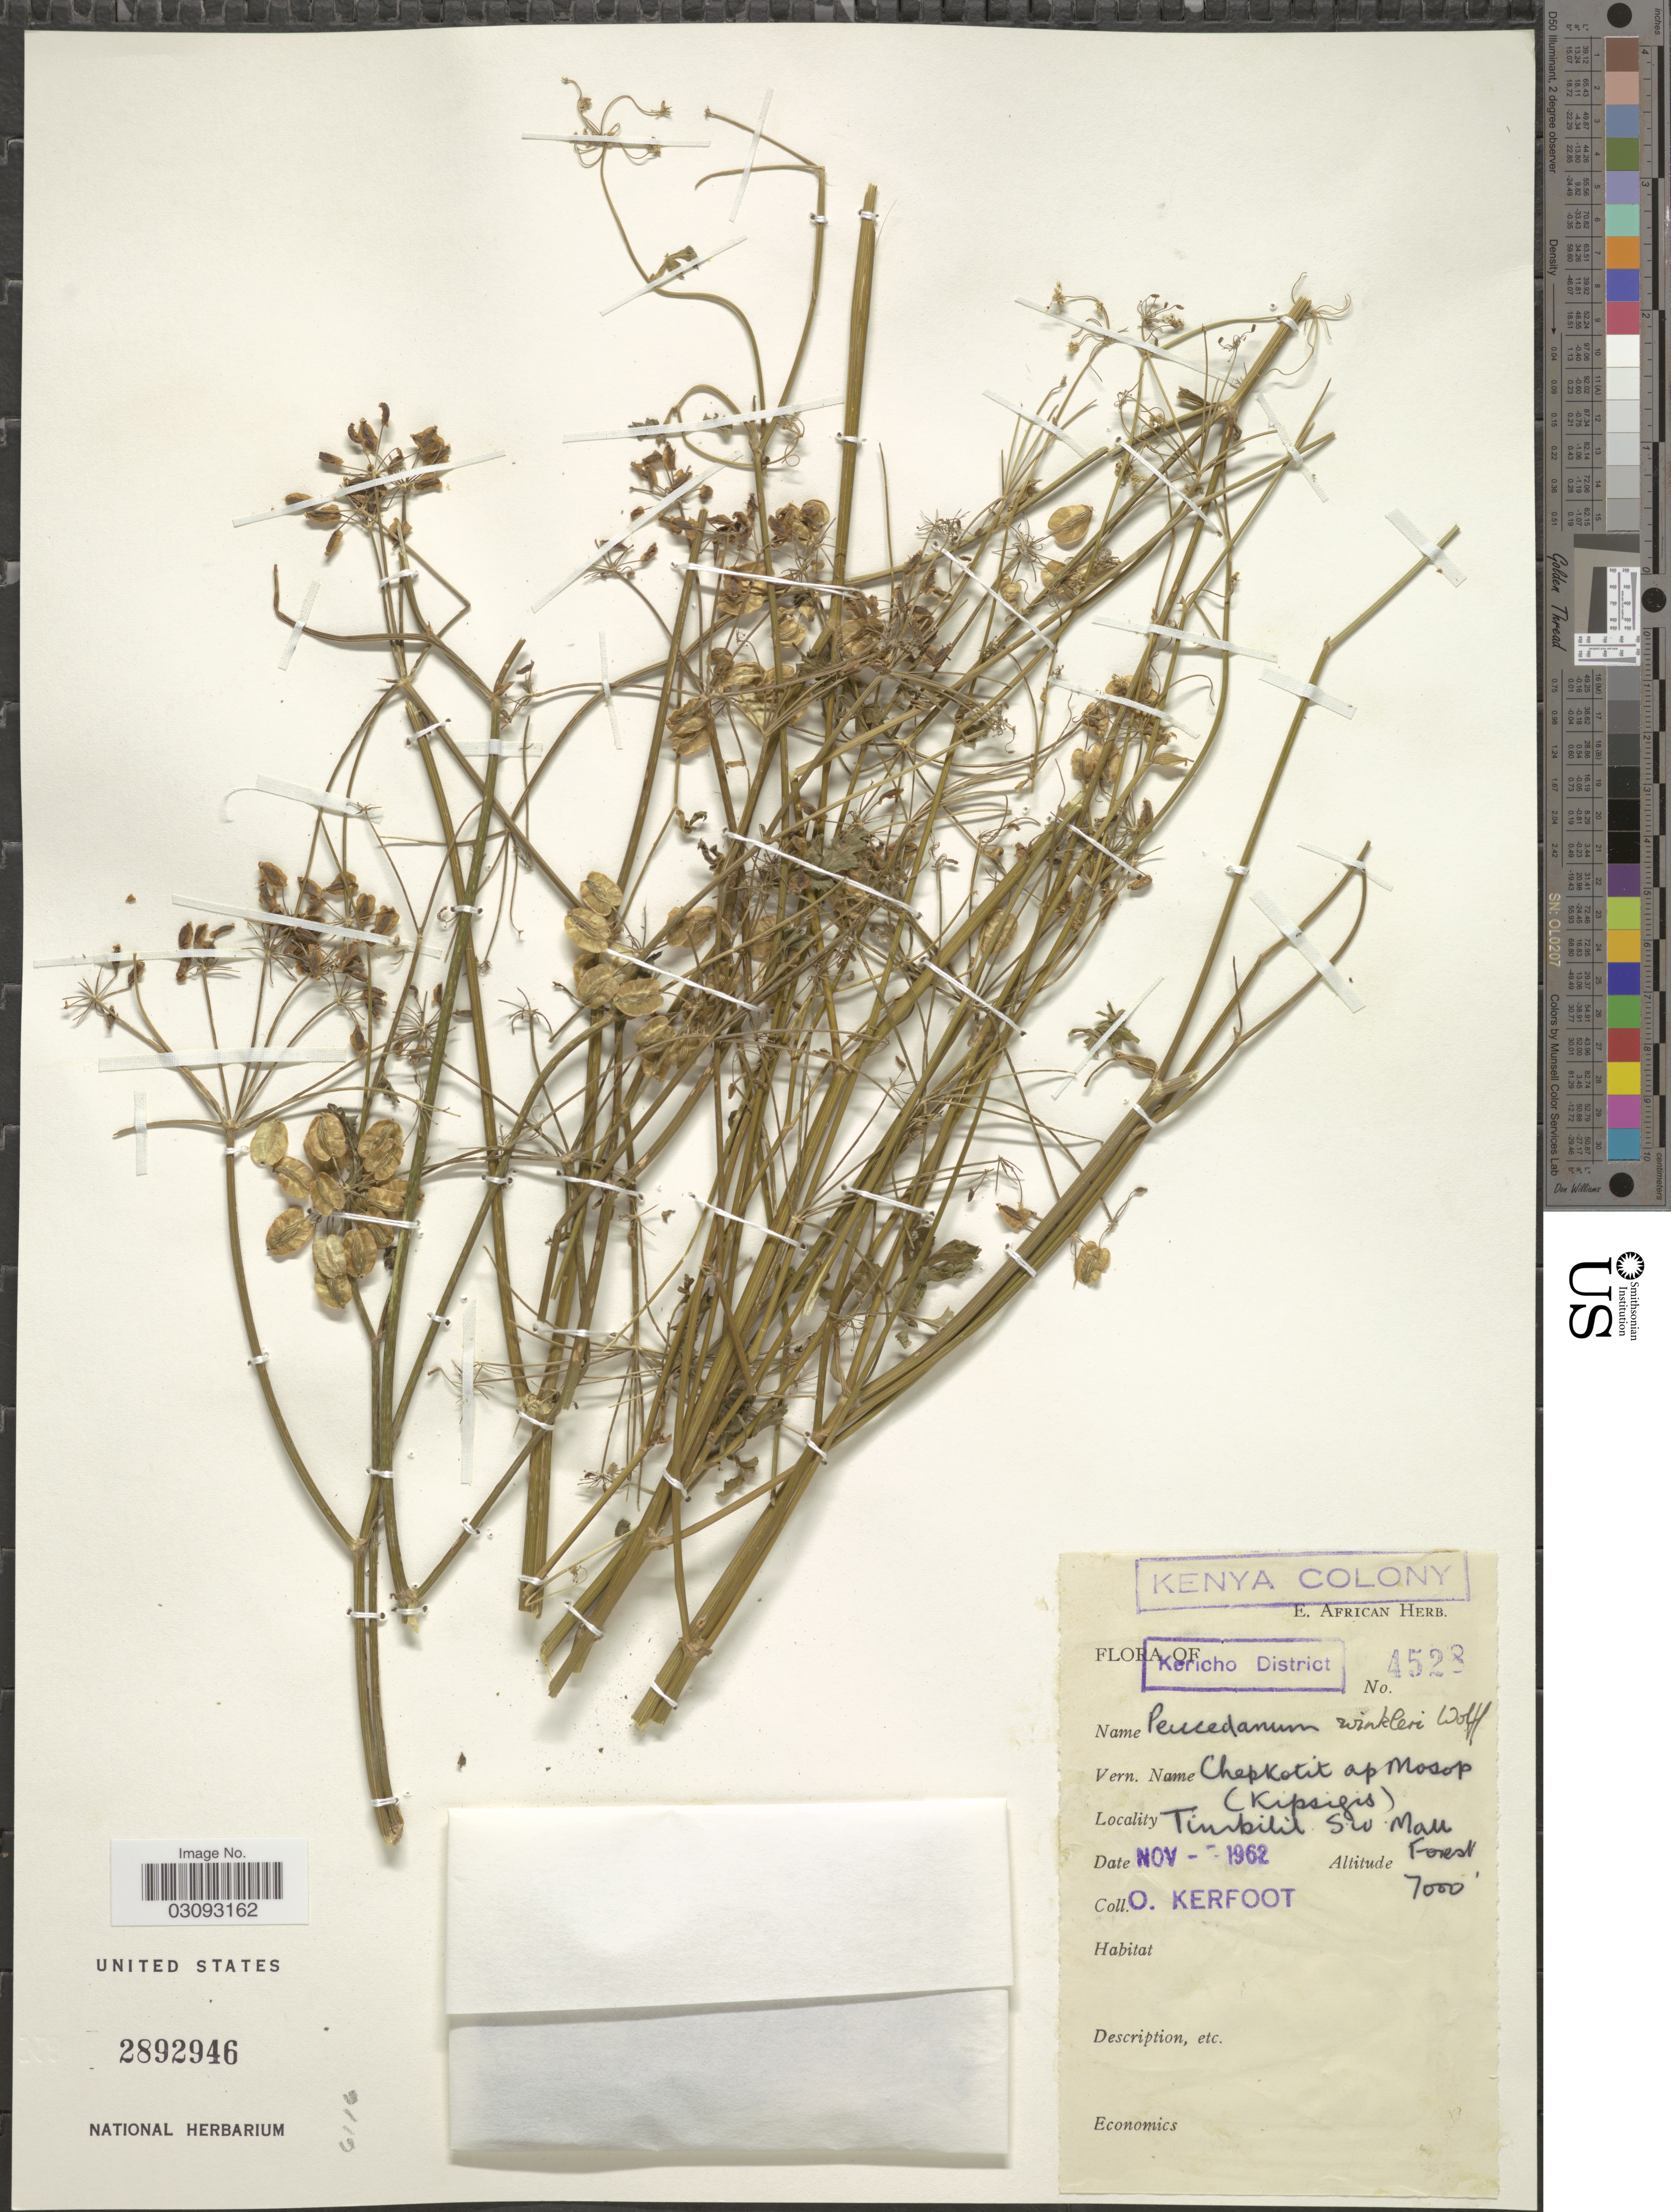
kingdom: Plantae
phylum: Tracheophyta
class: Magnoliopsida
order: Apiales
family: Apiaceae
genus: Peucedanum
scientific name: Peucedanum winkleri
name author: H. Wolff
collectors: O. Kerfoot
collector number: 4528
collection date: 1962-11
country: Kenya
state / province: Kericho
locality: Kericho District. Timbilit S. W. Mau Forest.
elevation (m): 2134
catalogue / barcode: US 2892946